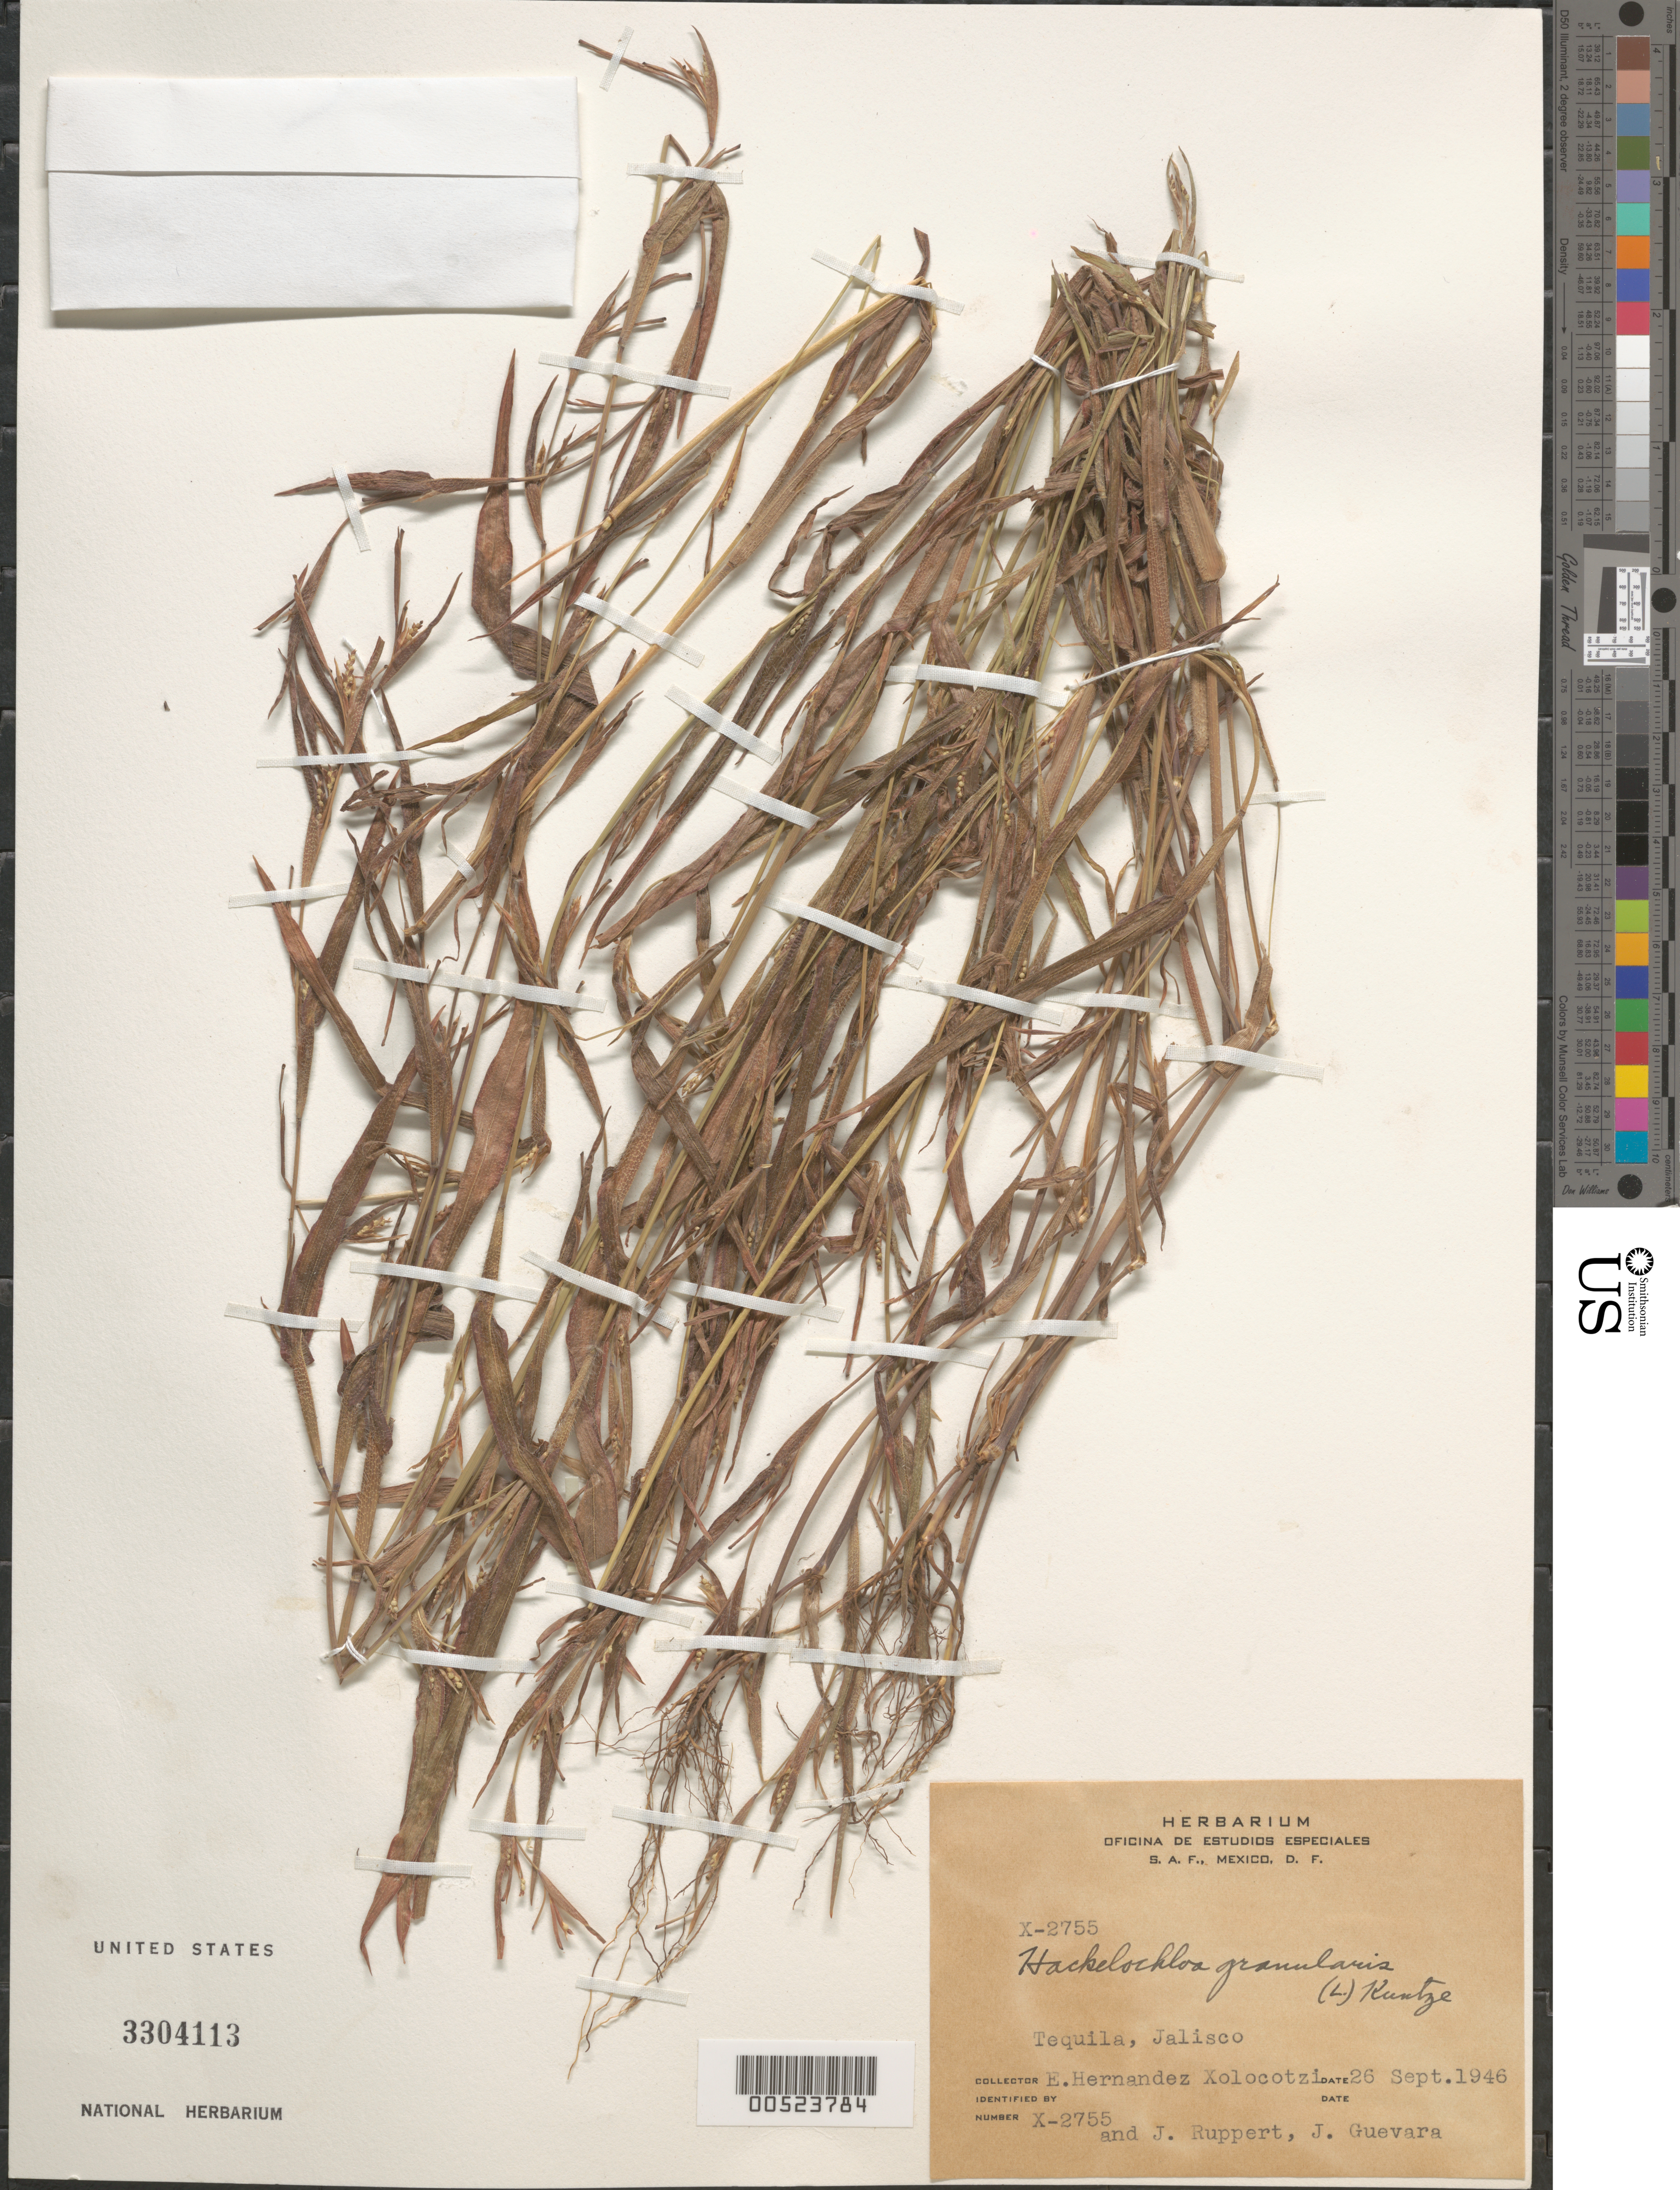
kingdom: Plantae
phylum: Tracheophyta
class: Liliopsida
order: Poales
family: Poaceae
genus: Hackelochloa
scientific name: Hackelochloa granularis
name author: (L.) Kuntze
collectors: E. I. Hernández-X., J. Ruppert & J. Guevara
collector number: X-2755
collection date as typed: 26 Sep 1946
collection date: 1946-09-26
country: Mexico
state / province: Jalisco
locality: Tequila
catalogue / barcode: US 3304113